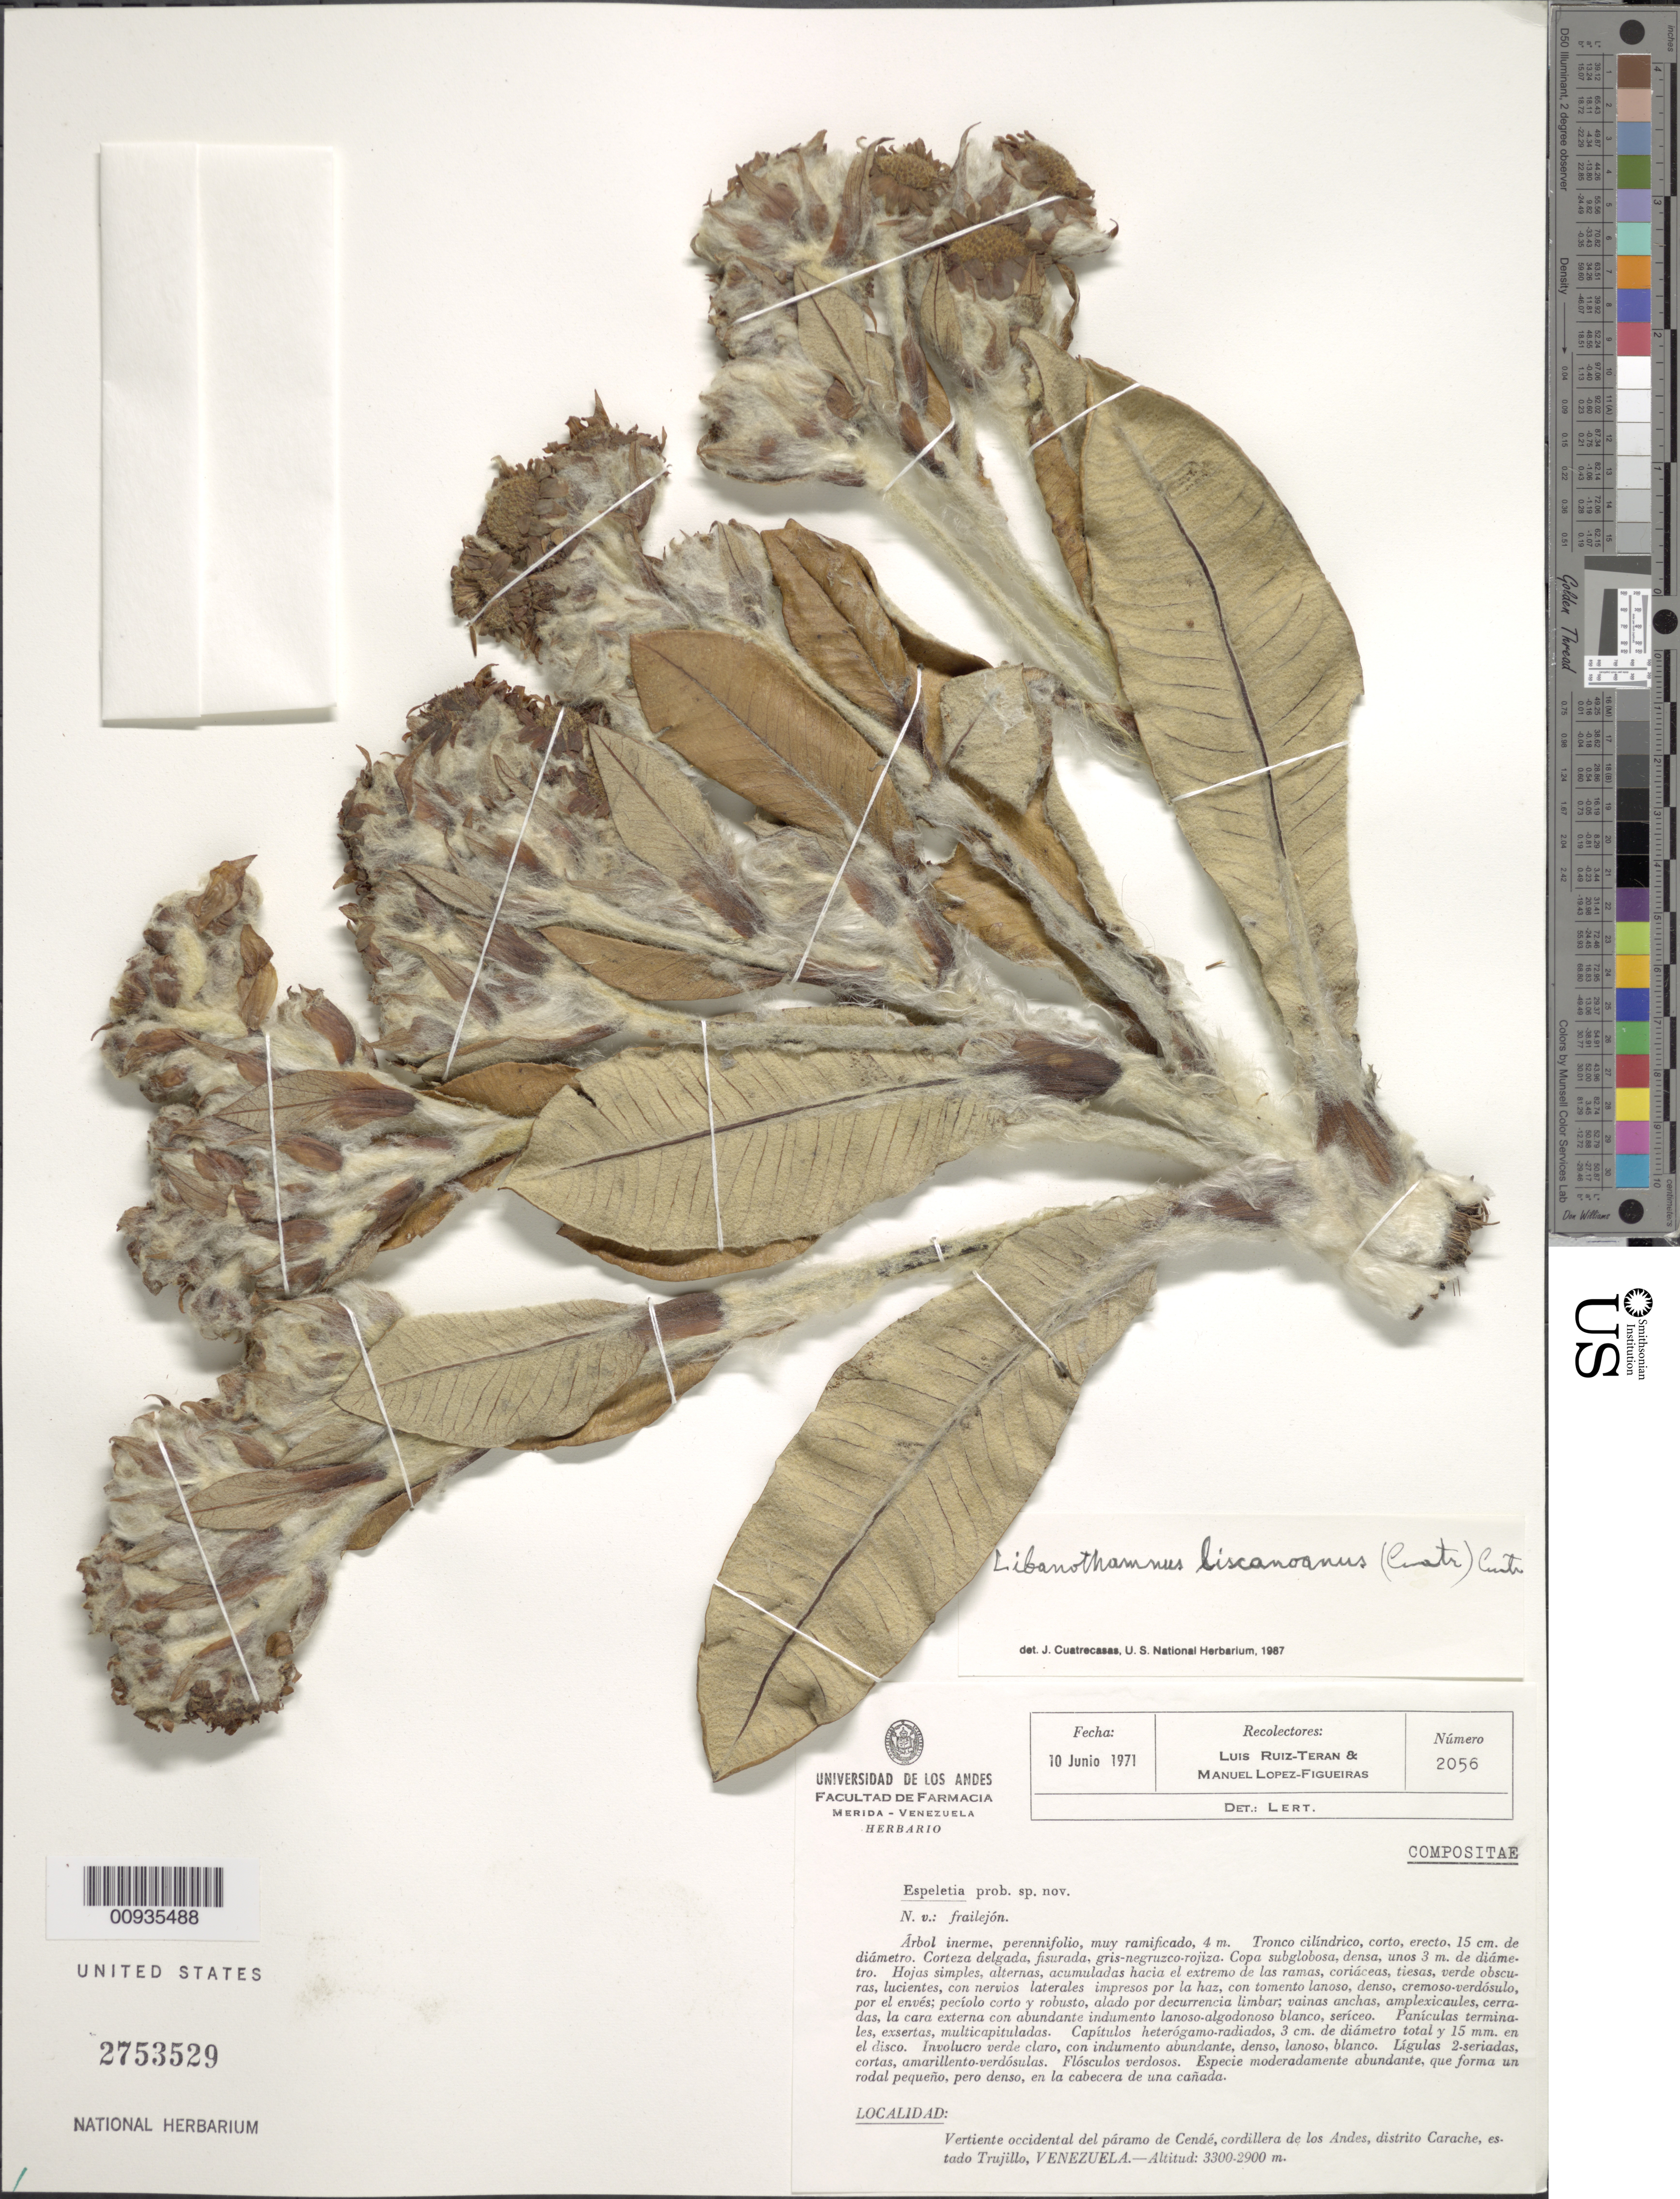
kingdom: Plantae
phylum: Tracheophyta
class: Magnoliopsida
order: Asterales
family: Asteraceae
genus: Libanothamnus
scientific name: Libanothamnus liscanoanus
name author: (Cuatrec.) Cuatrec.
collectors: L. Teran & M. López Figueiras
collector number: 2056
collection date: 1971-06-10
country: Venezuela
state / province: Trujillo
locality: Vertiente occidental del paramo de Cende, cordillera de los Andes, distrito Carache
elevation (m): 2900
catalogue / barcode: US 2753529